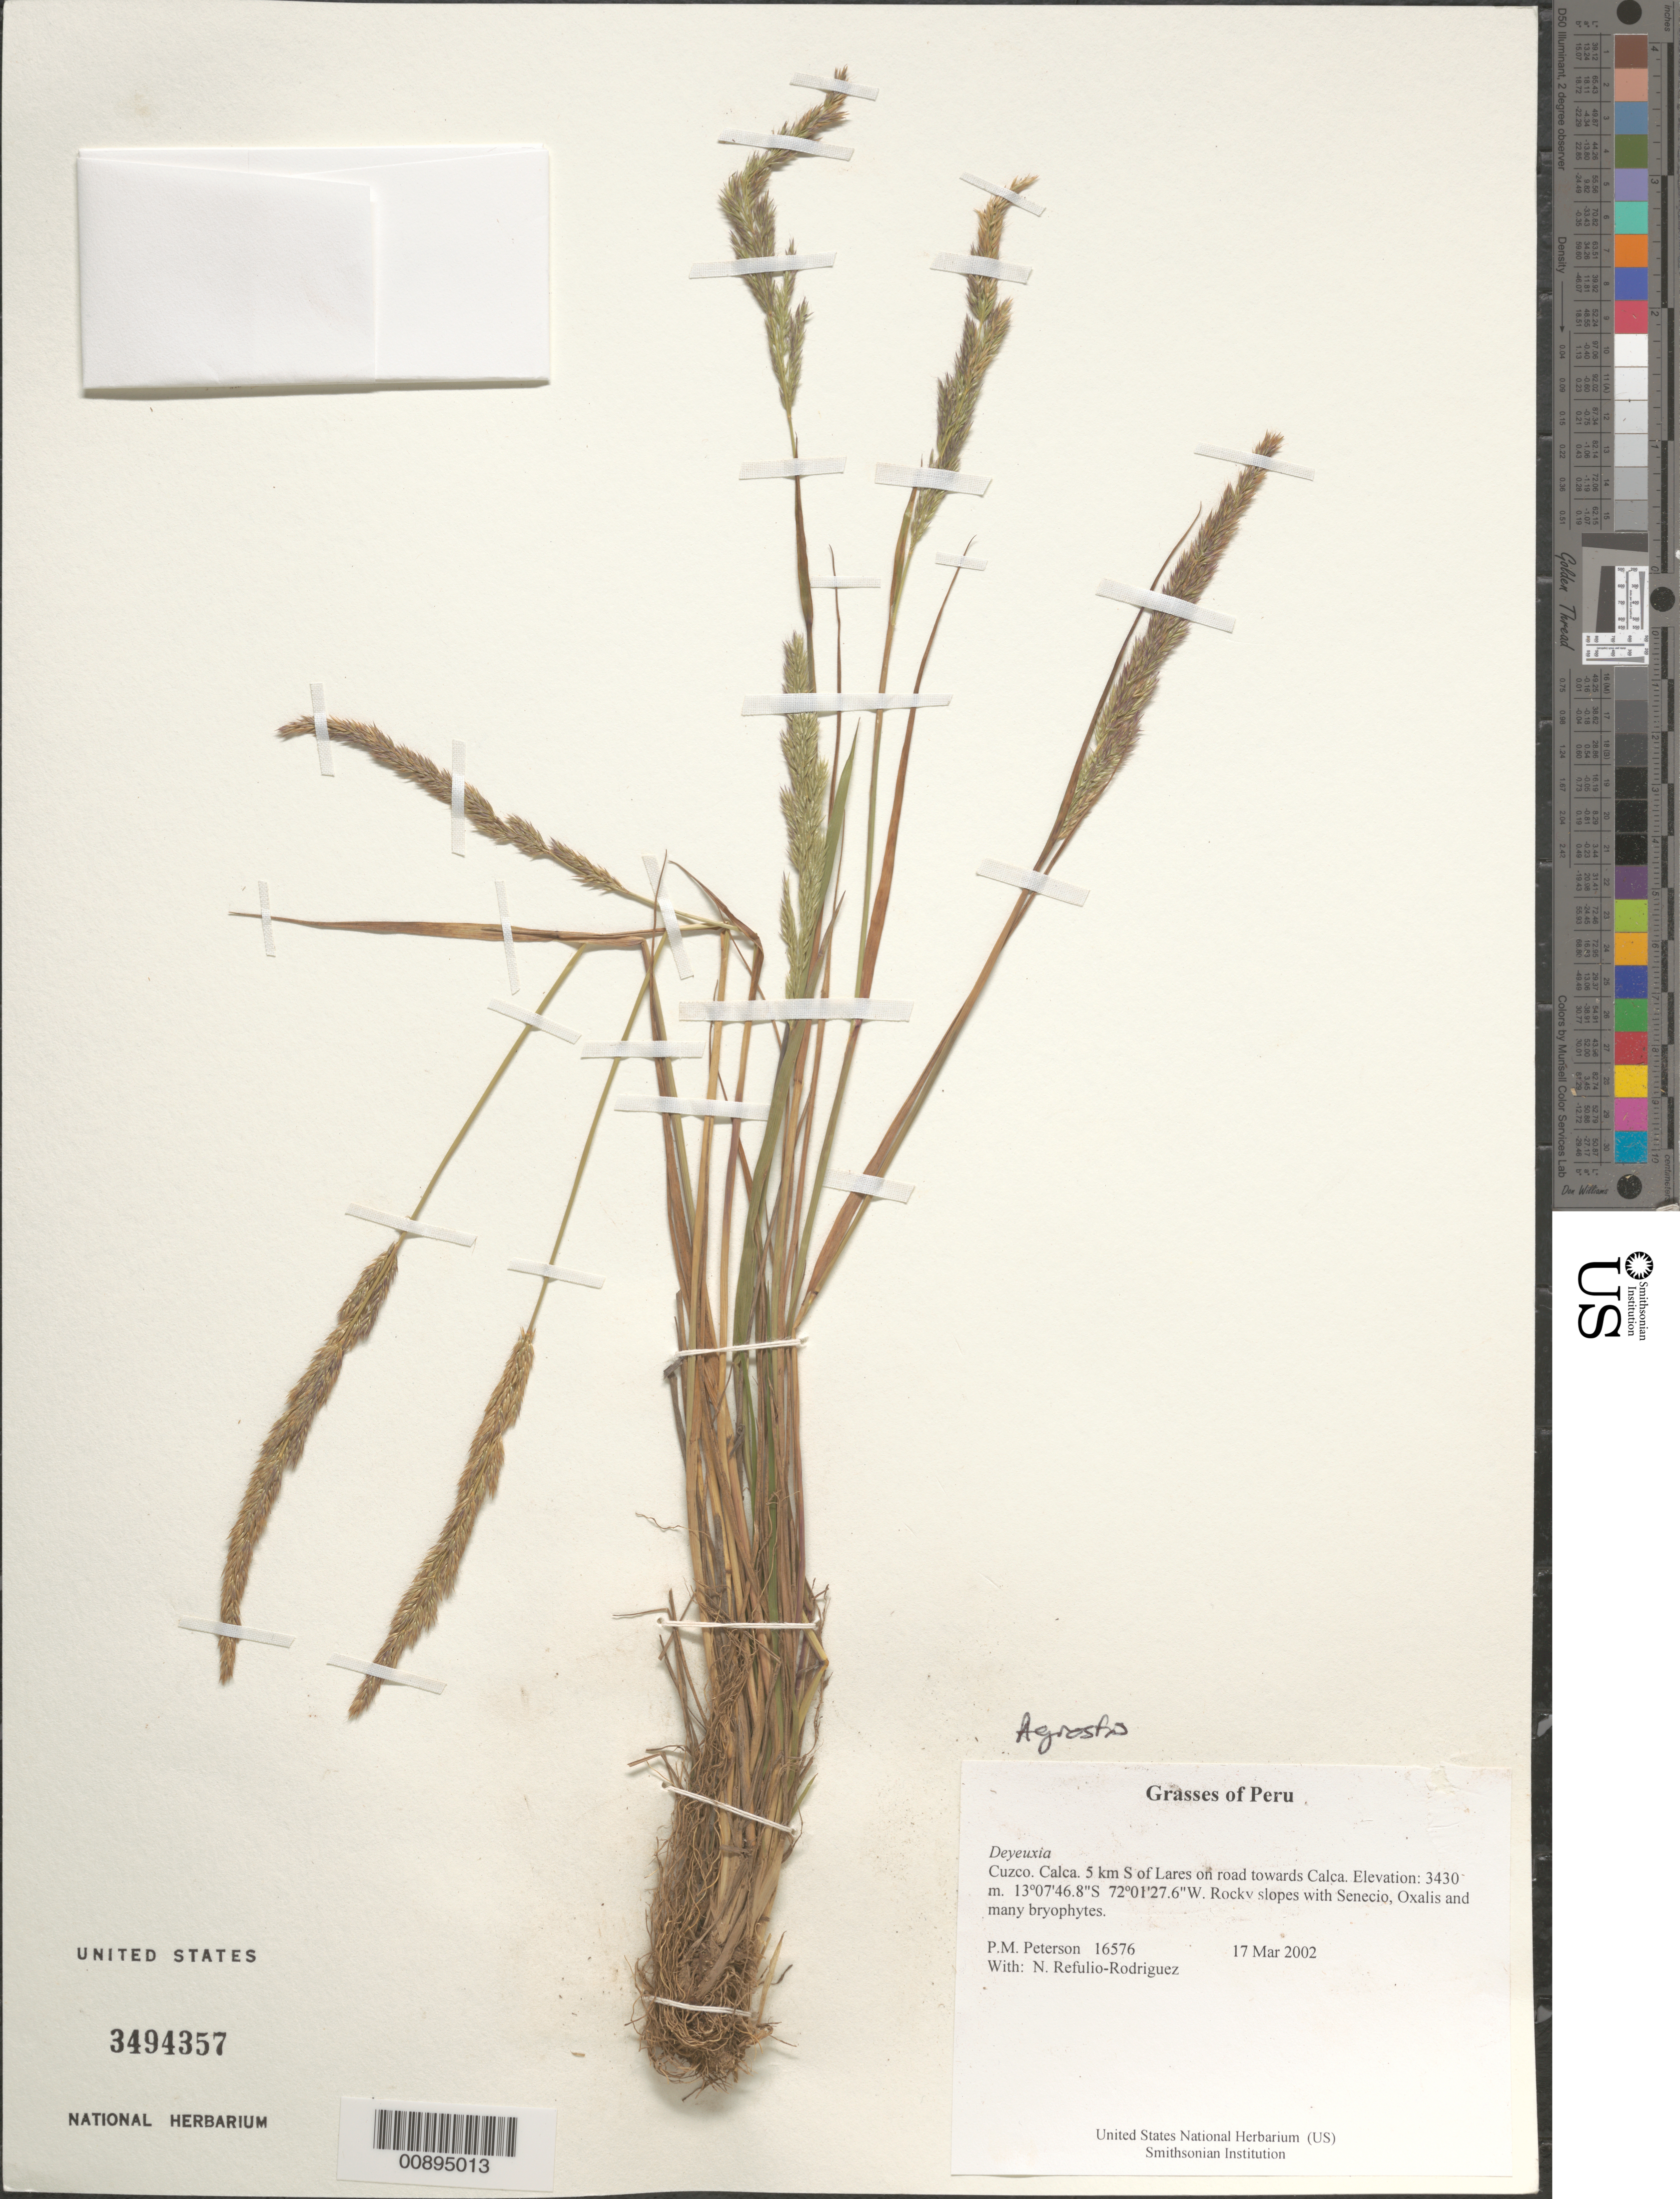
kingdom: Plantae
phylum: Tracheophyta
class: Liliopsida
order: Poales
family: Poaceae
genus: Agrostis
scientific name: Agrostis sp.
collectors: P. M. Peterson & N. Refulio-Rodríguez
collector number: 16576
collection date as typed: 17 Mar 2002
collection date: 2002-03-17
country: Peru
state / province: Cusco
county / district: Calca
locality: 5 km S of Lares on road towards Calca.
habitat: Rocky slopes with ~Senecio, Oxalis~ and many bryophytes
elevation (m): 3430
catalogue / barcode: US 3494357